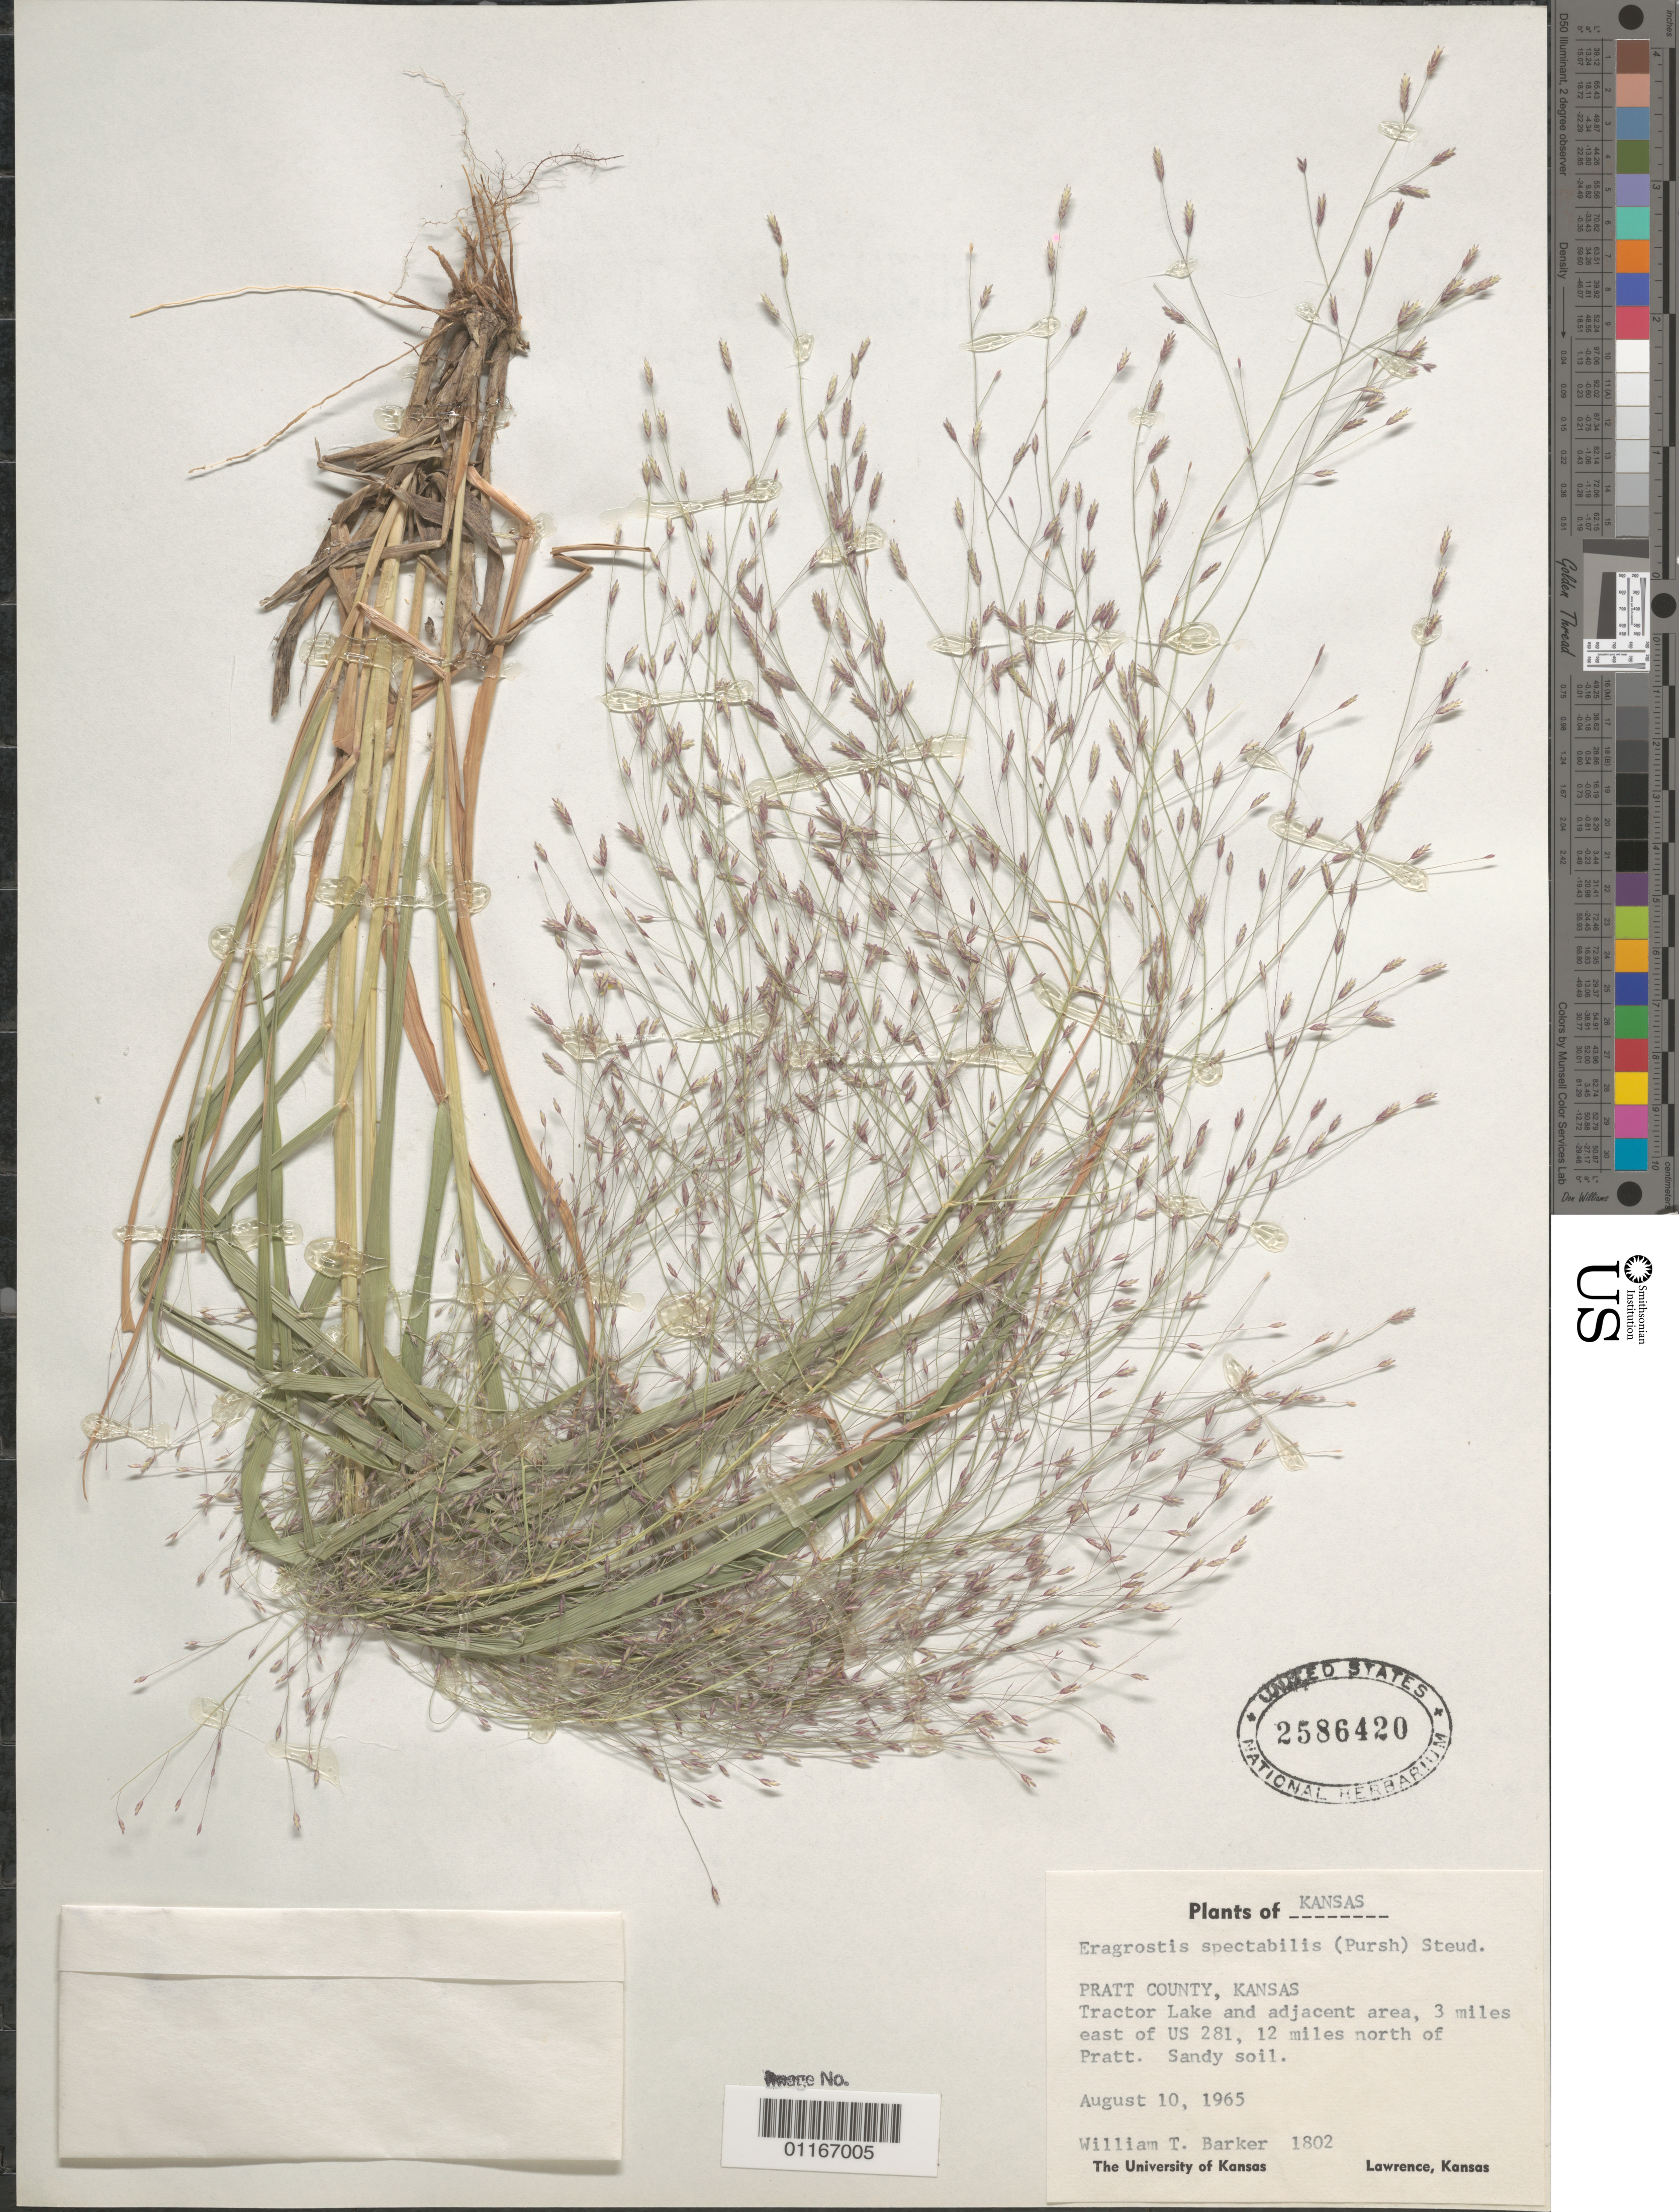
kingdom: Plantae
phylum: Tracheophyta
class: Liliopsida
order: Poales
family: Poaceae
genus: Eragrostis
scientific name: Eragrostis spectabilis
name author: (Pursh) Steud.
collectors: W. T. Barker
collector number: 1802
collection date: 1965-08-10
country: United States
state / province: Kansas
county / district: Pratt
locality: Tractor Lake and adjacent area, 3 miles east of US 281, 12 miles north of Pratt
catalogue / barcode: US 2586420